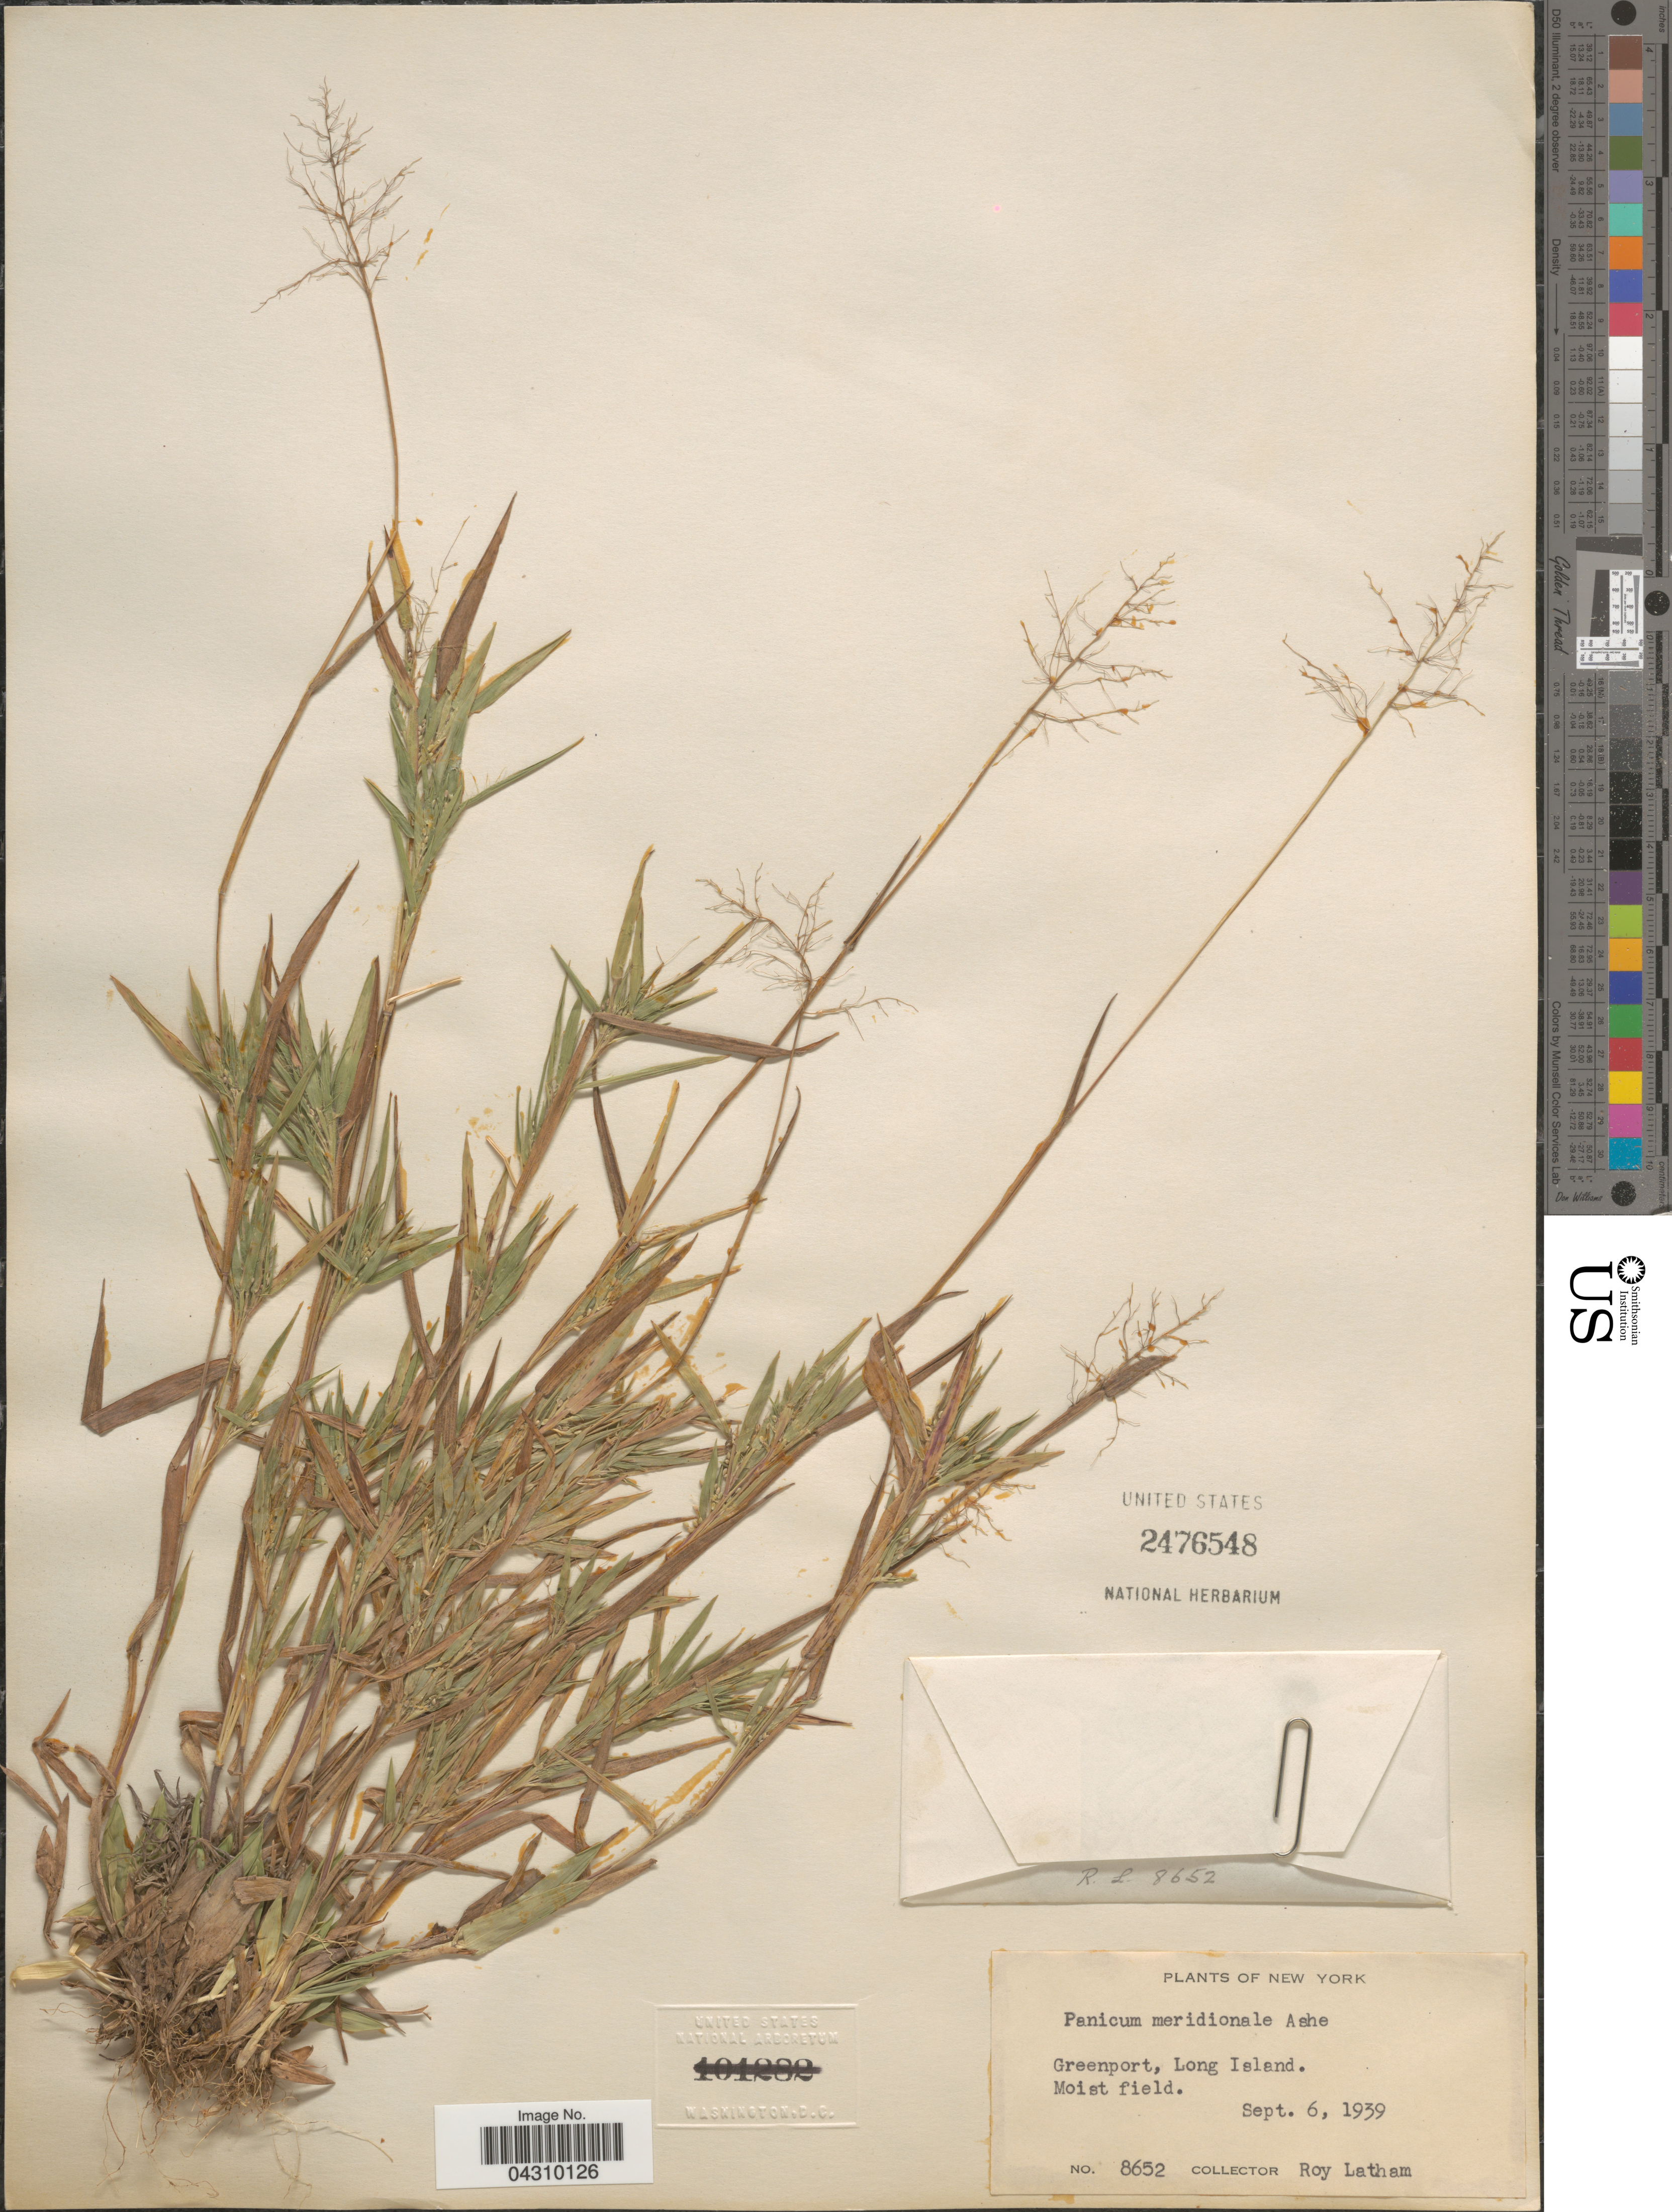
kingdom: Plantae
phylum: Tracheophyta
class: Liliopsida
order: Poales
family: Poaceae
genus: Dichanthelium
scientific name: Dichanthelium acuminatum var. acuminatum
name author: (Sw.) Gould & C.A. Clark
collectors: R. Latham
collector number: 8652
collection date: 1939-09-06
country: United States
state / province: New York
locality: Greenport, Long Island.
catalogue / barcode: US 2476548